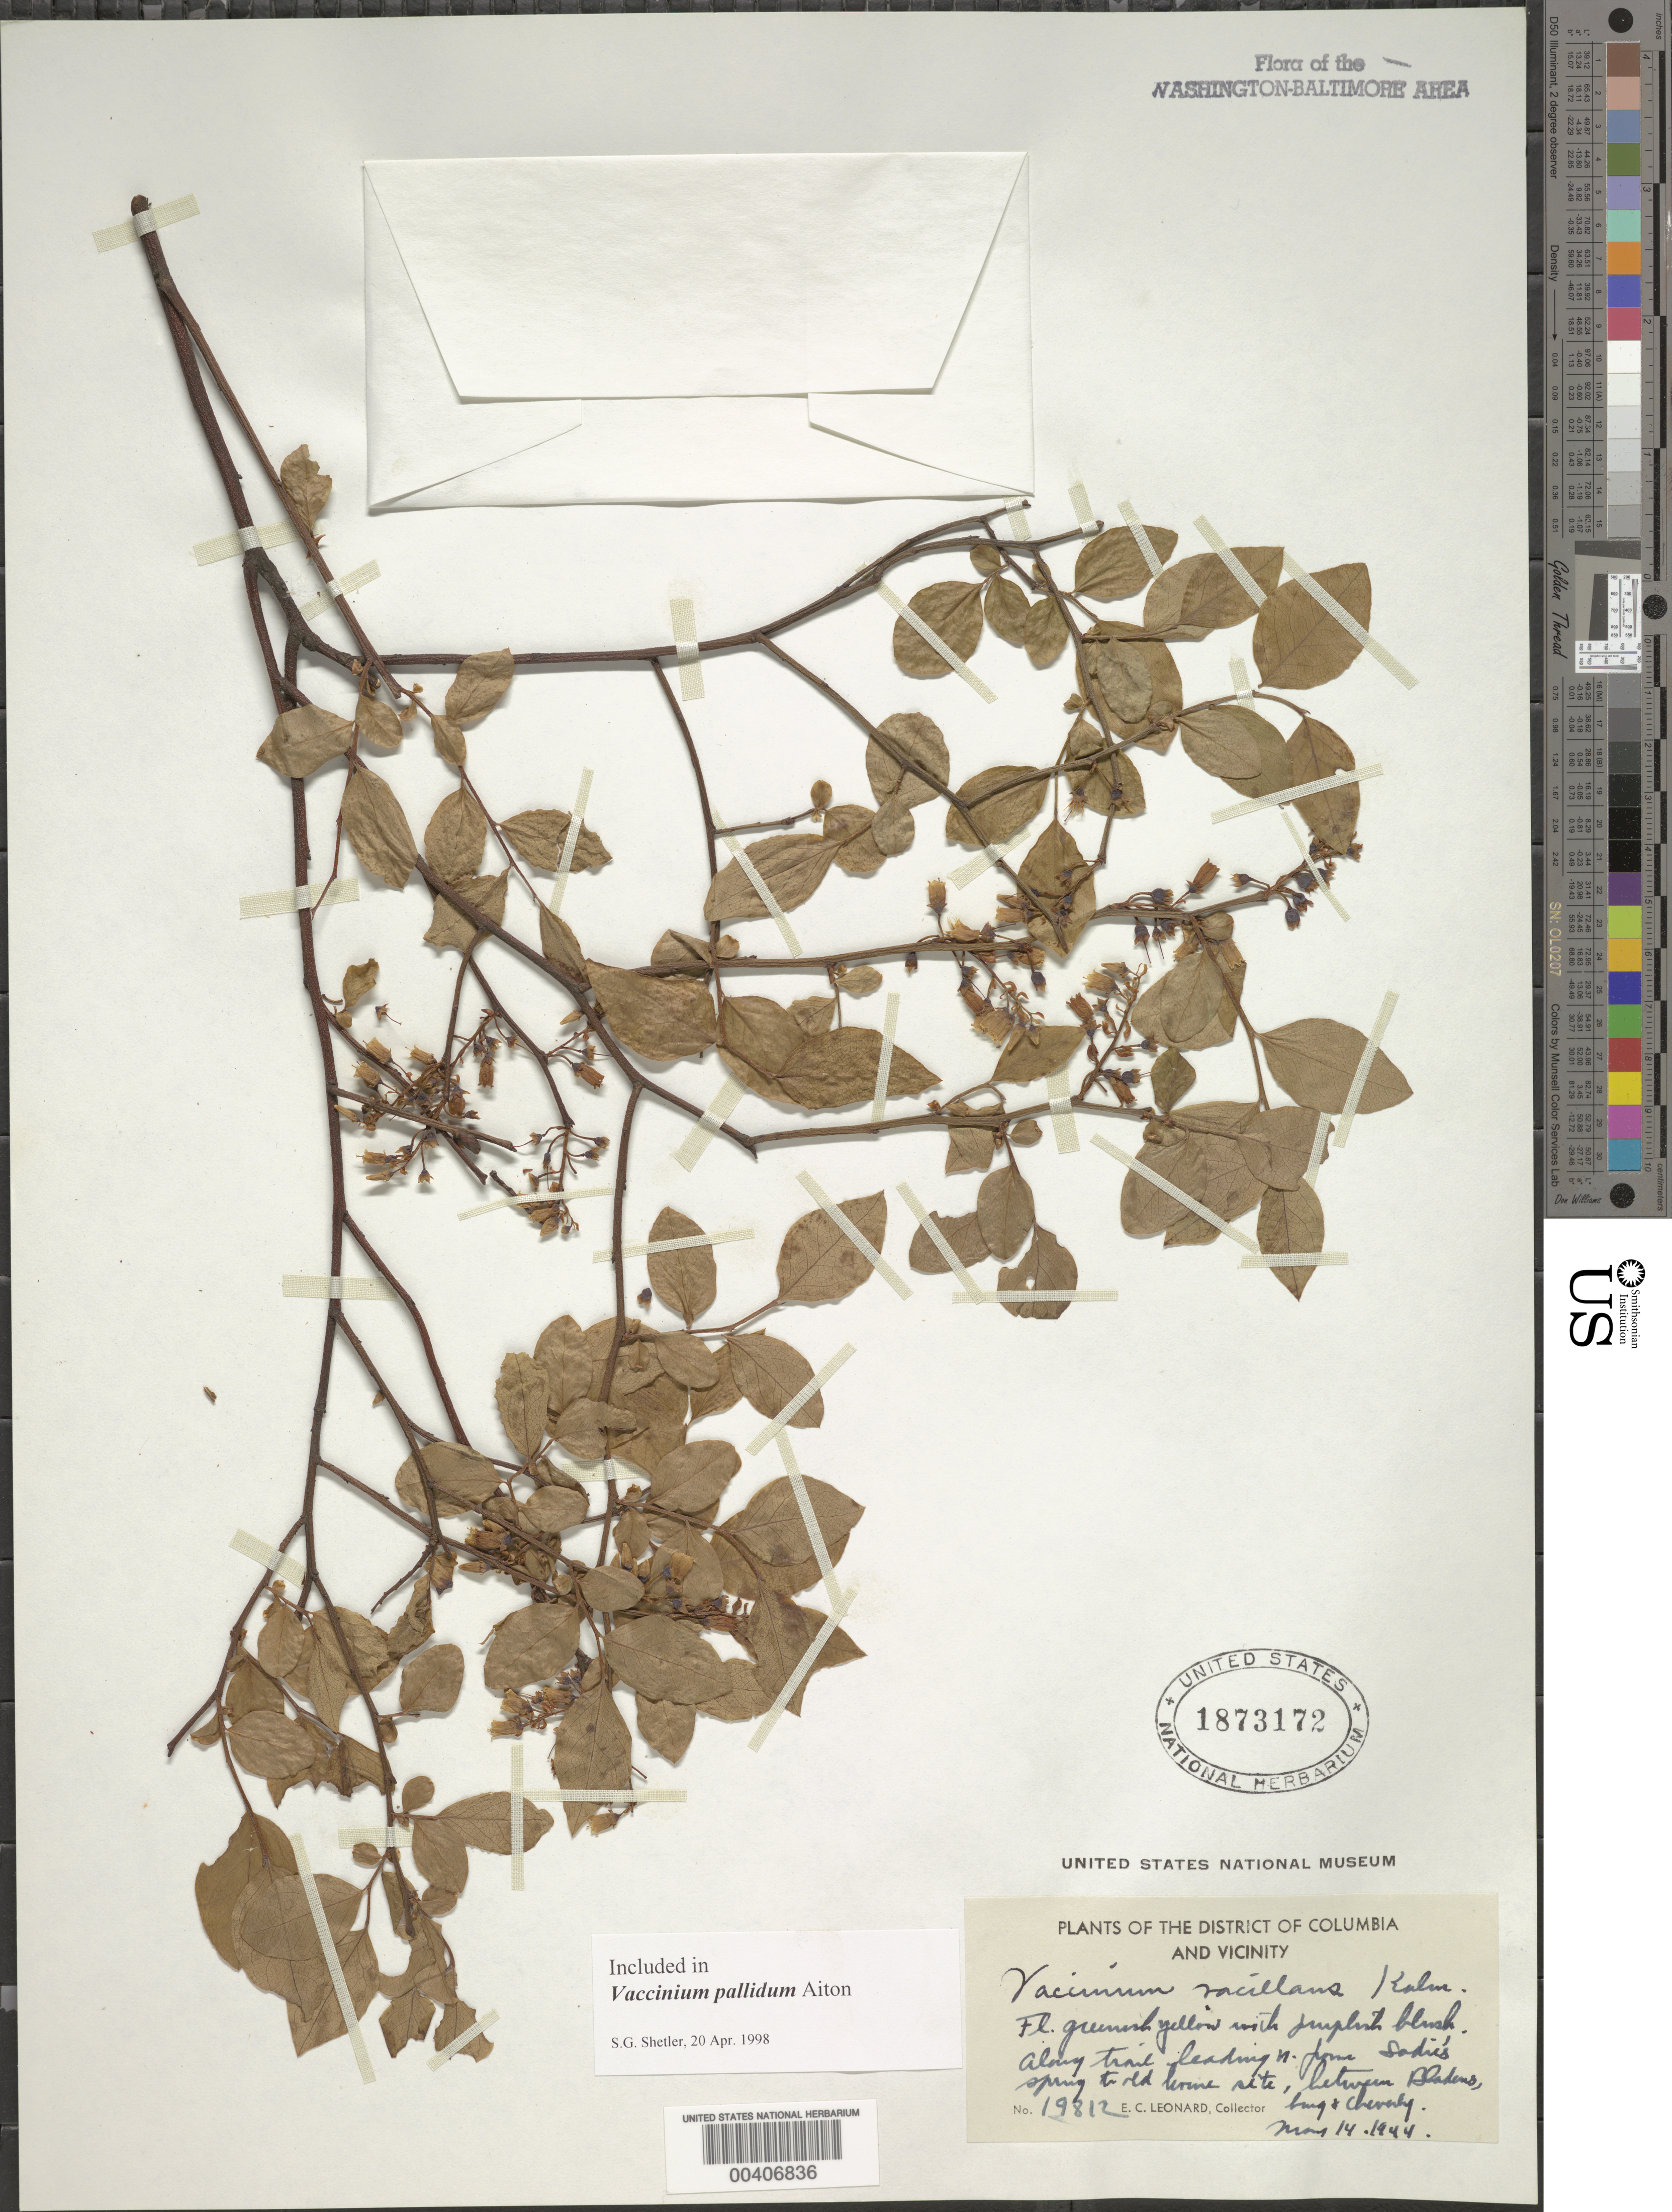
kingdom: Plantae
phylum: Tracheophyta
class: Magnoliopsida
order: Ericales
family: Ericaceae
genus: Vaccinium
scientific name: Vaccinium pallidum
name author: Aiton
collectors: E. C. Leonard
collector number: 19812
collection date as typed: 14 May 1944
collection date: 1944-05-14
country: United States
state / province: Maryland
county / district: Prince George's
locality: between Bladensburg and Cheverly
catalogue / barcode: US 1873172